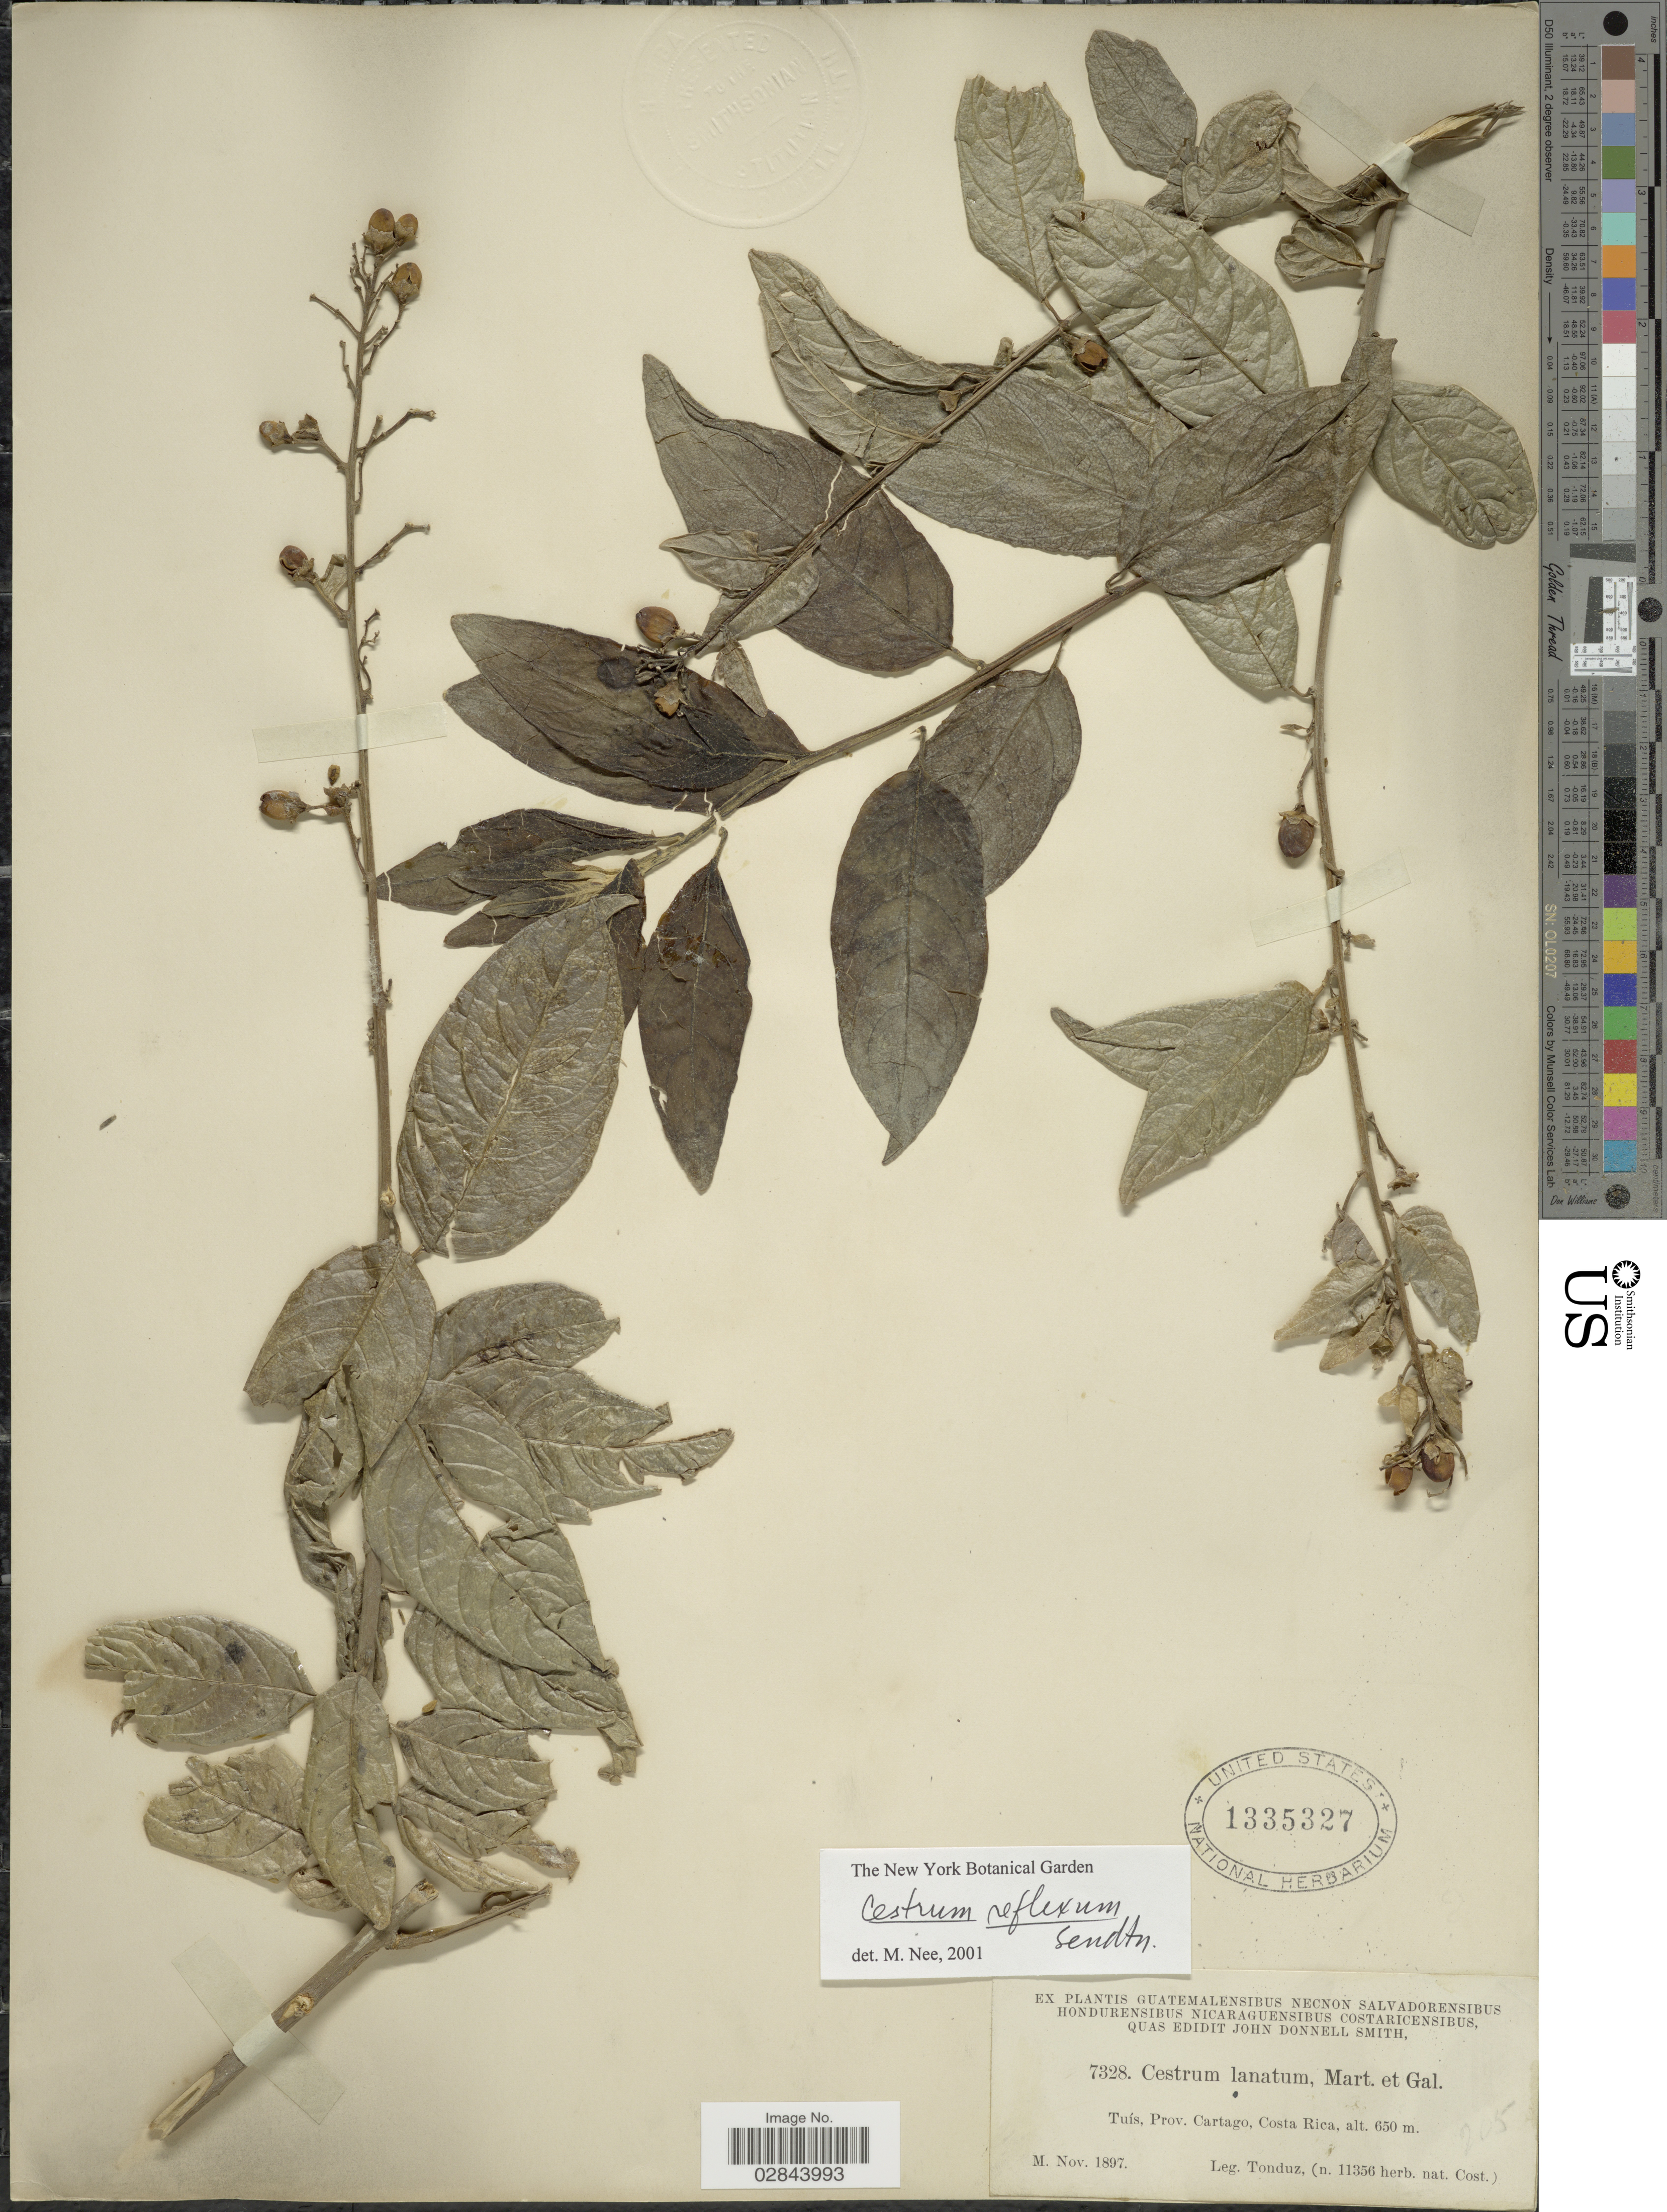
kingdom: Plantae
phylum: Tracheophyta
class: Magnoliopsida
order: Solanales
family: Solanaceae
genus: Cestrum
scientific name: Cestrum reflexum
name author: Sendtn.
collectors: Tonduz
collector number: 7328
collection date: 1897-11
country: Costa Rica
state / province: Cartago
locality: Tuís.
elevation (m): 650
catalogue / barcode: US 1335327